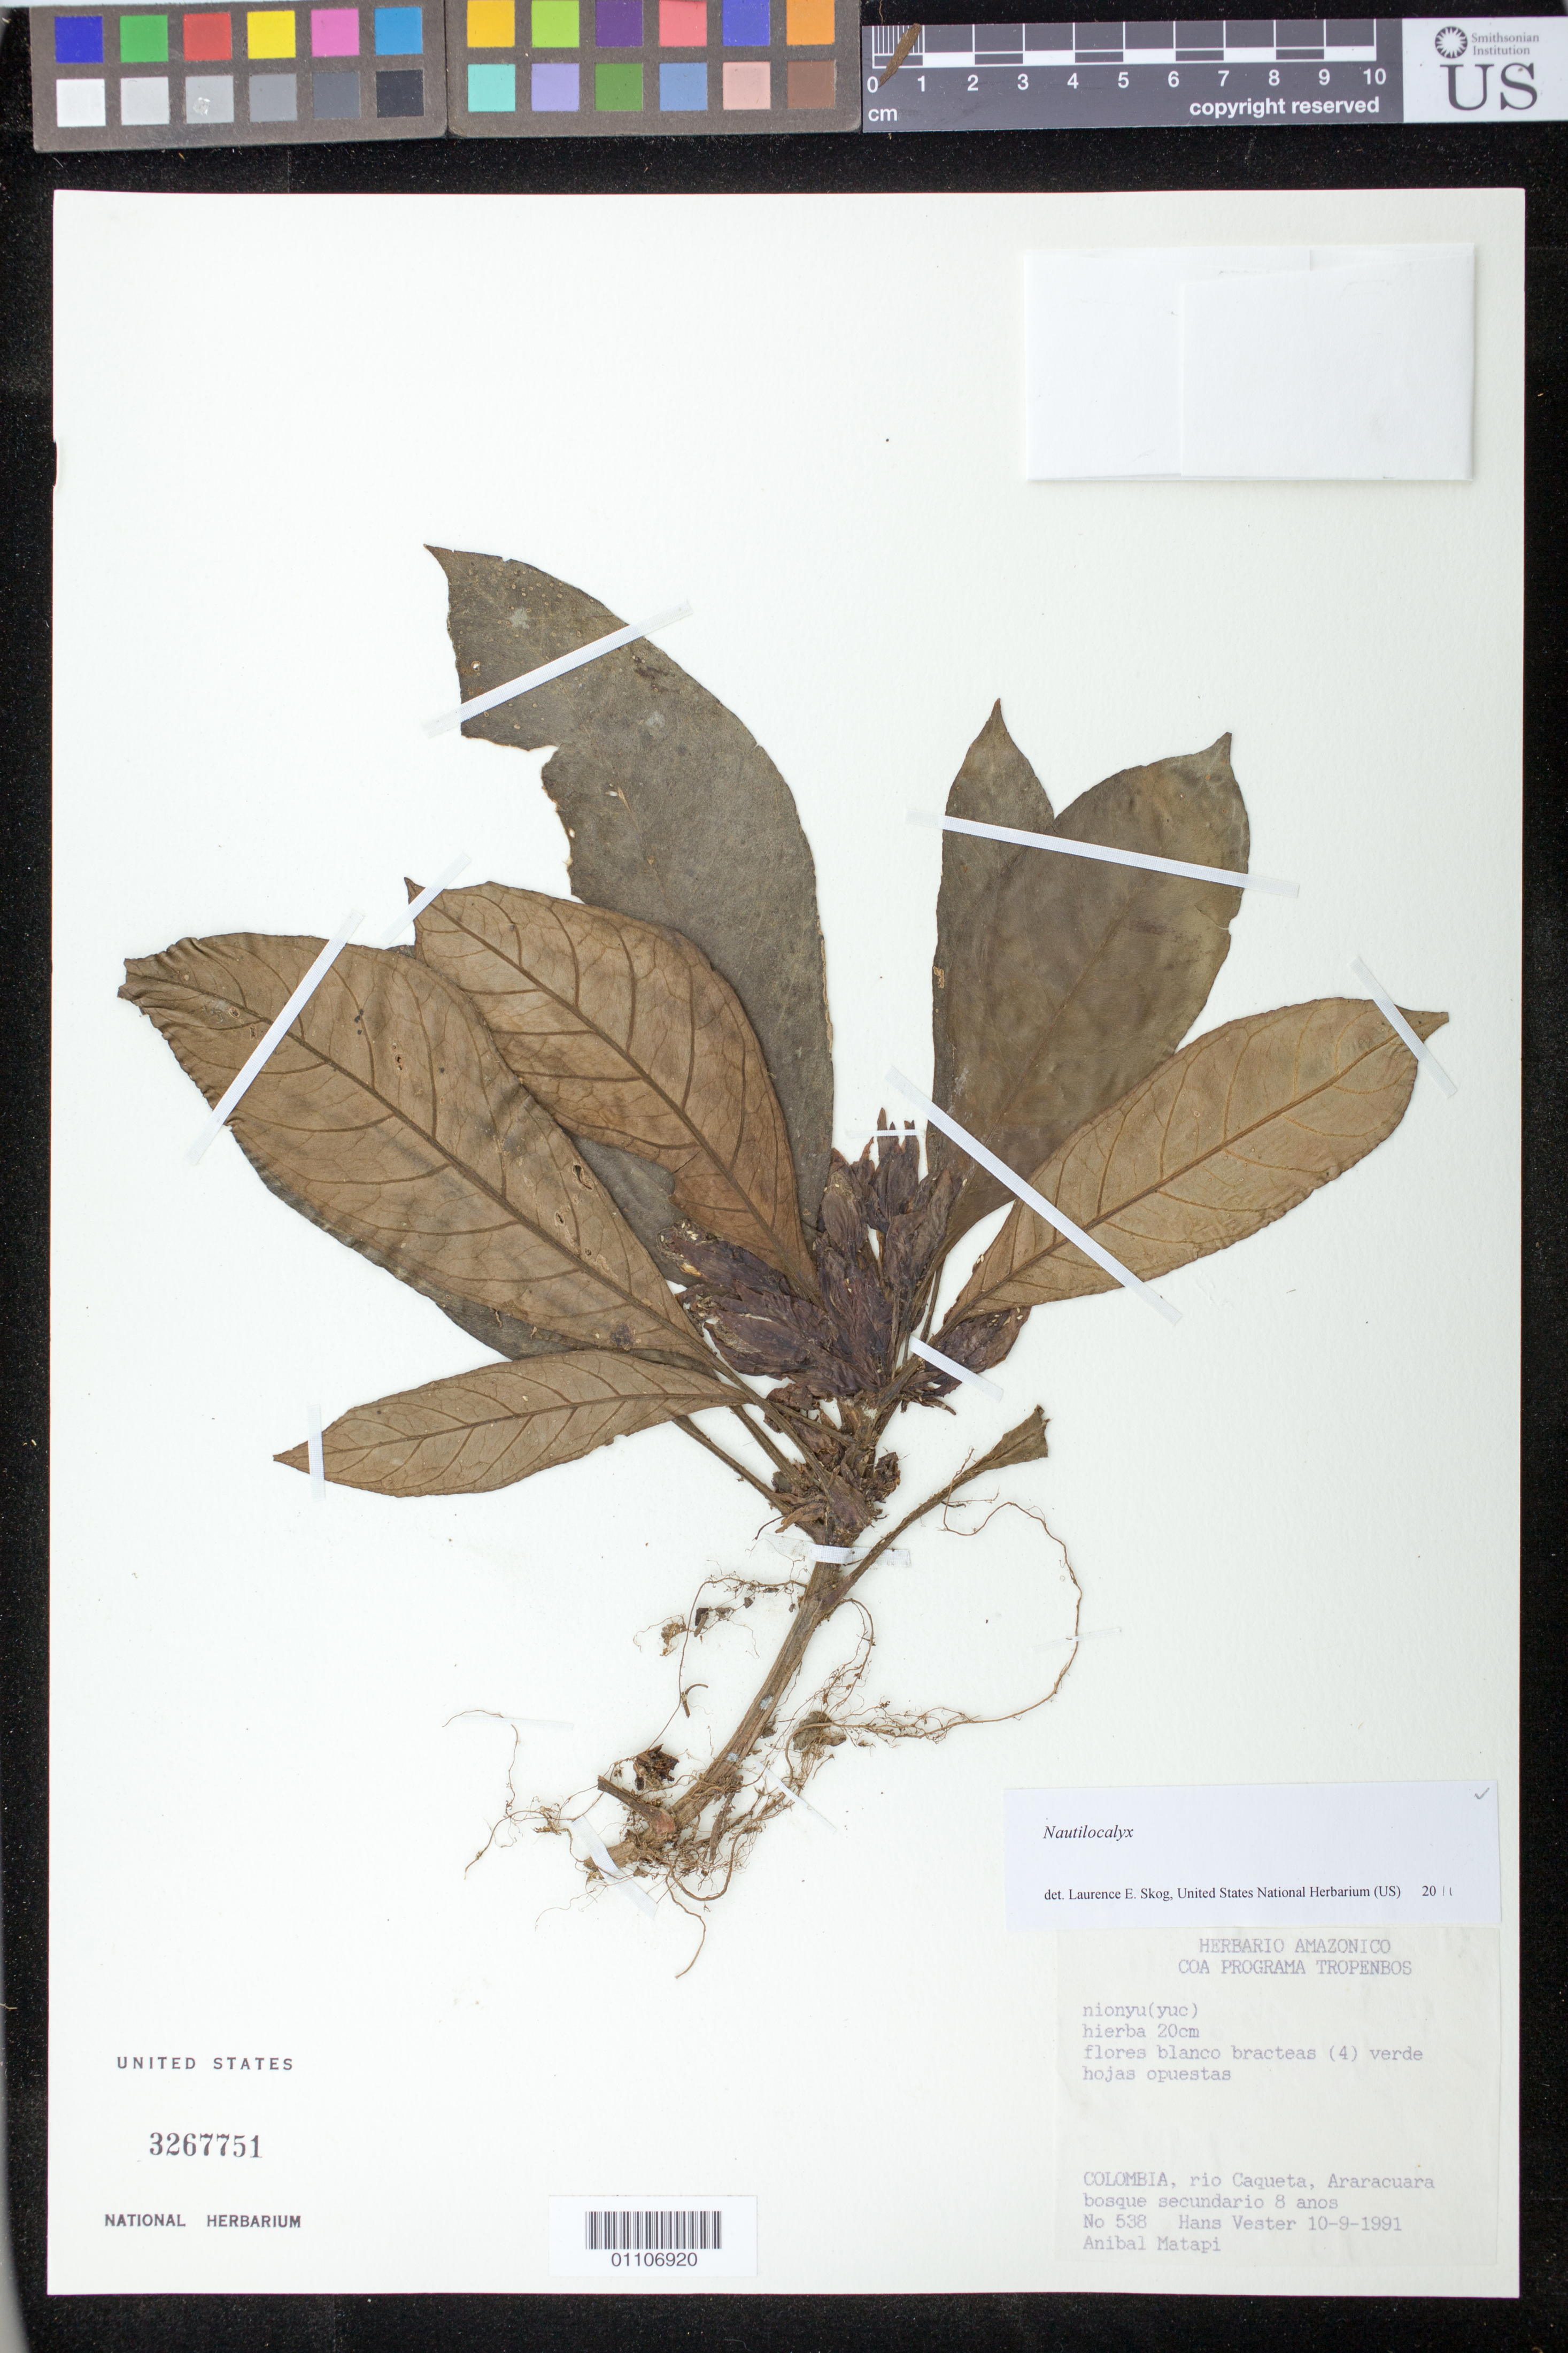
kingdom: Plantae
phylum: Tracheophyta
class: Magnoliopsida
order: Lamiales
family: Gesneriaceae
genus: Nautilocalyx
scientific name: Nautilocalyx sp.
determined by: Skog, Laurence E.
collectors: H. Vester & A. Matapi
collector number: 538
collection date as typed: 10 Sep 1991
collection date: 1991-09-10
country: Colombia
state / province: Caquetá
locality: Rio Caqueta, Araracuara. Solano-Caqueta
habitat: Bosque secundario 8 anos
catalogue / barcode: US 3267751